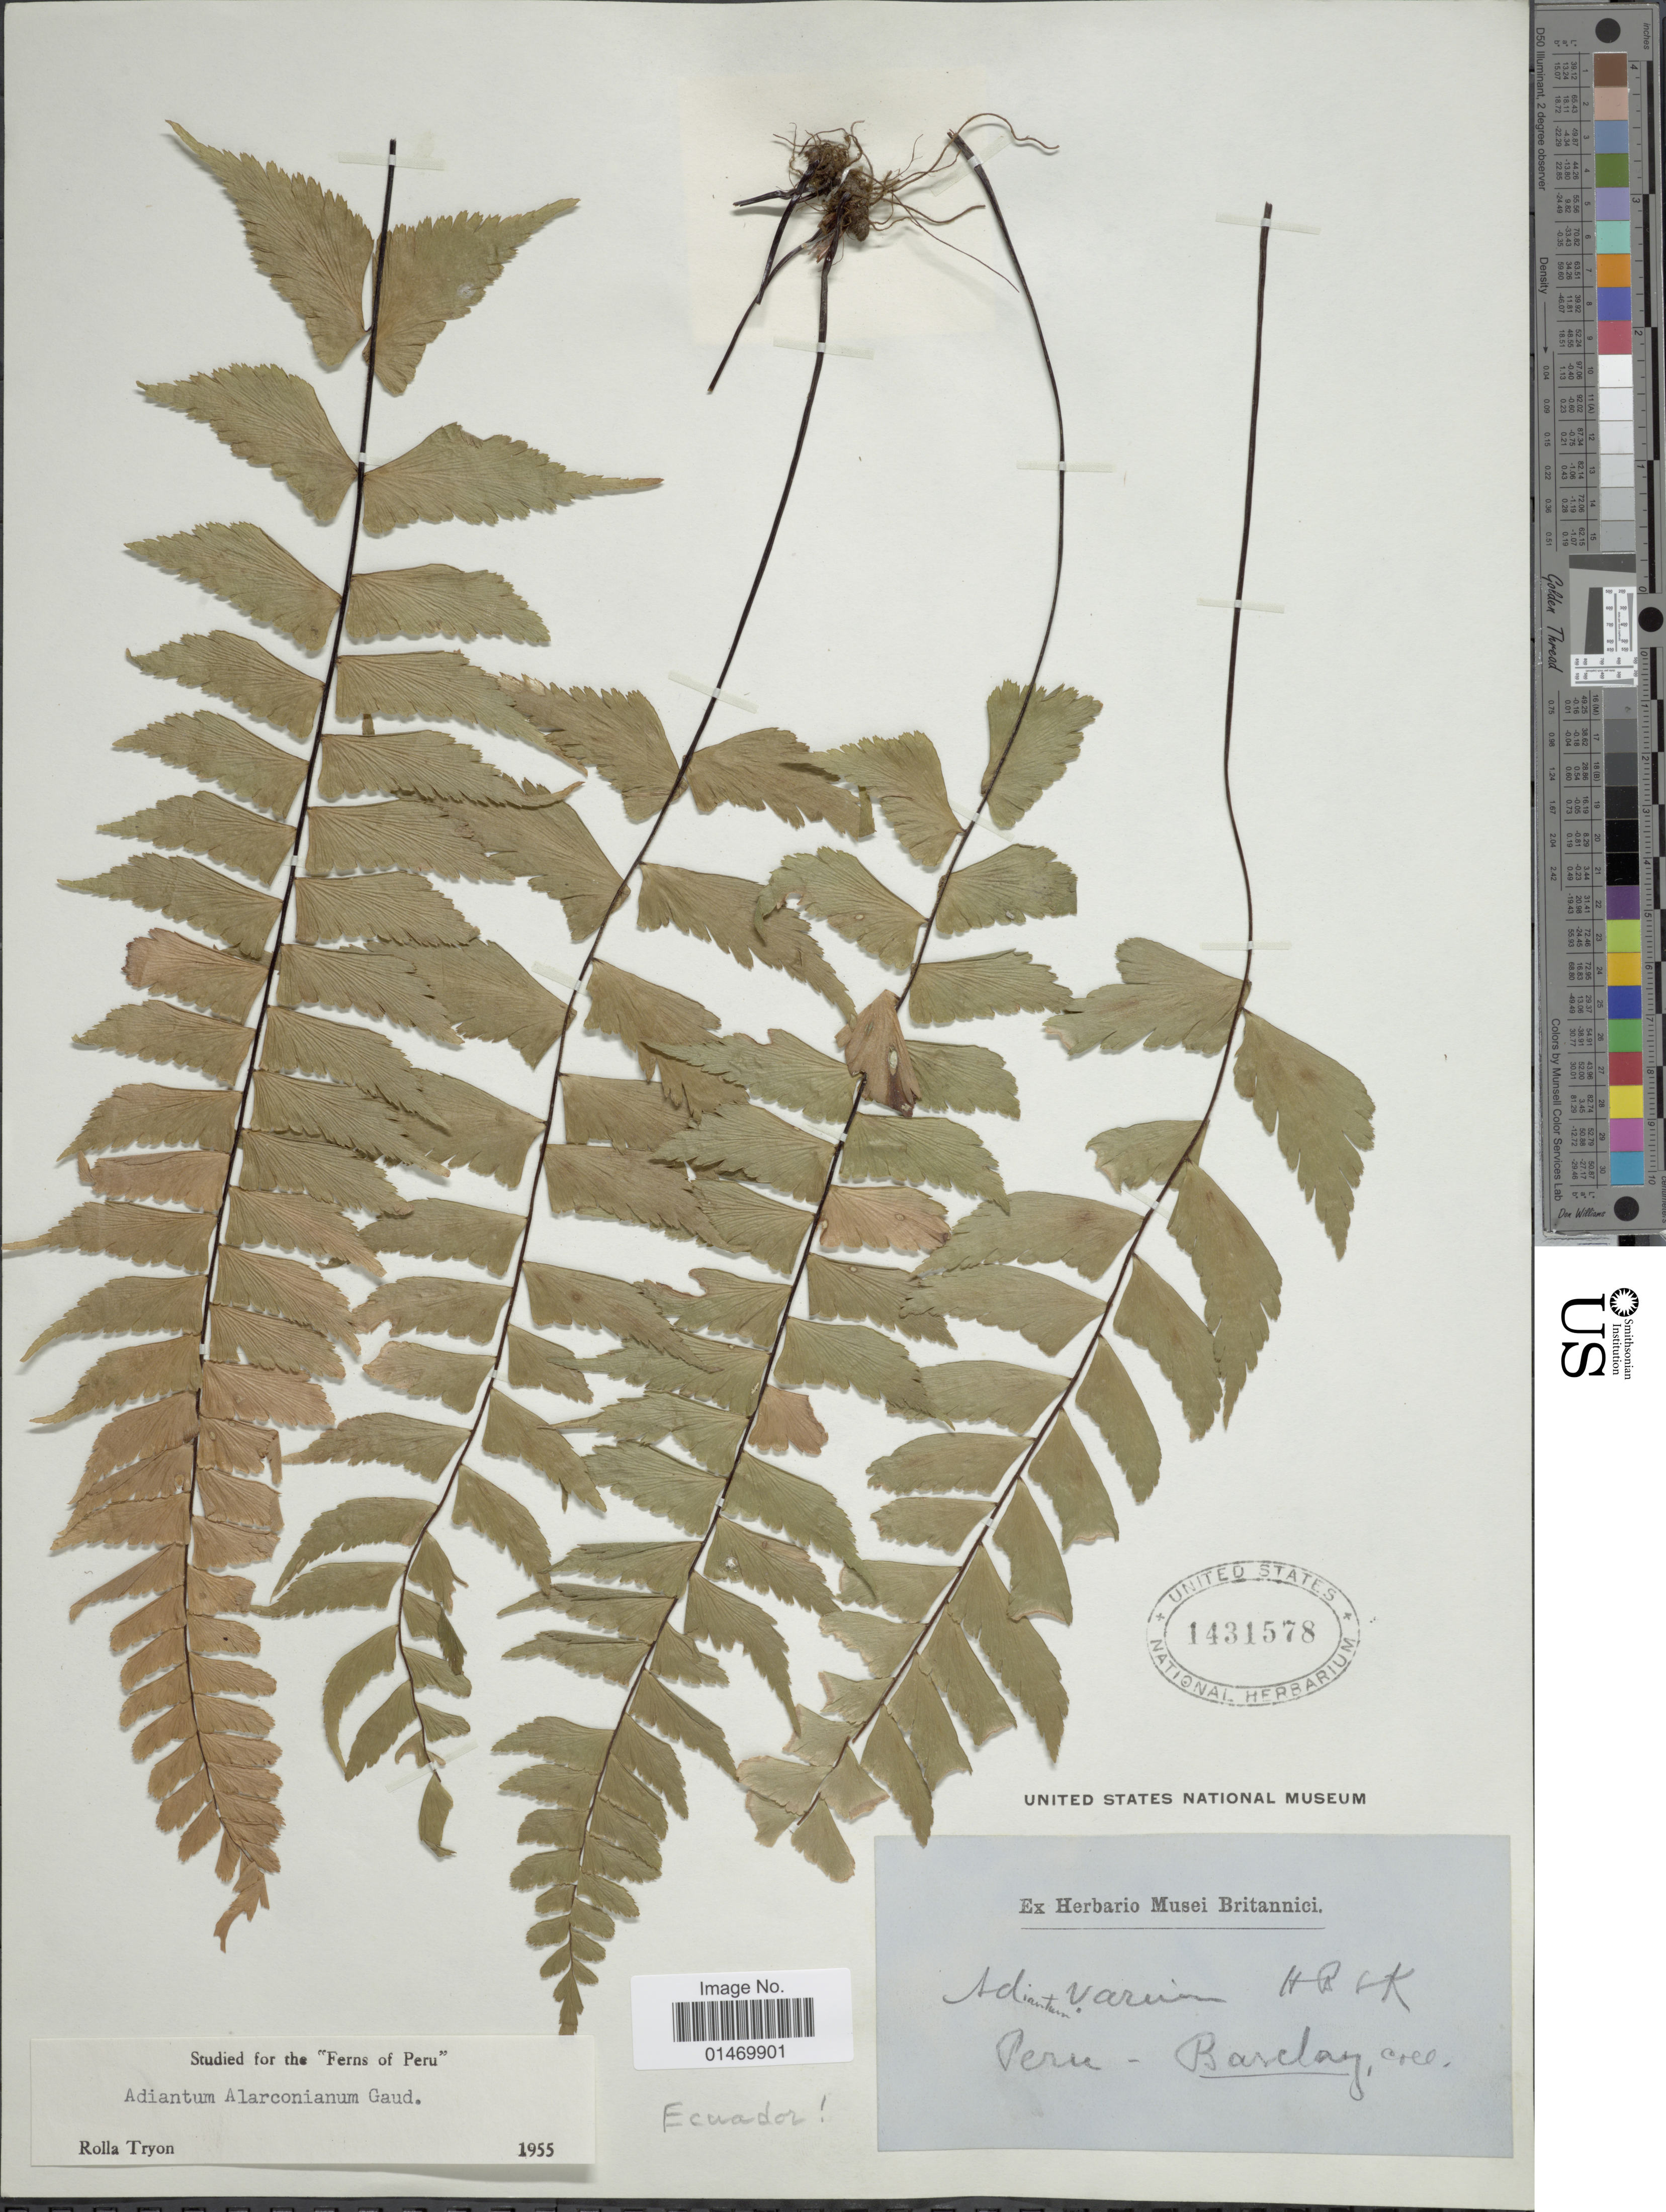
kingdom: Plantae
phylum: Tracheophyta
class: Polypodiopsida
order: Polypodiales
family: Pteridaceae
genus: Adiantum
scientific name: Adiantum alarconianum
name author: Gaudich.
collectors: -- Barclay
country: Peru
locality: Peru.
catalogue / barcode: US 1431578